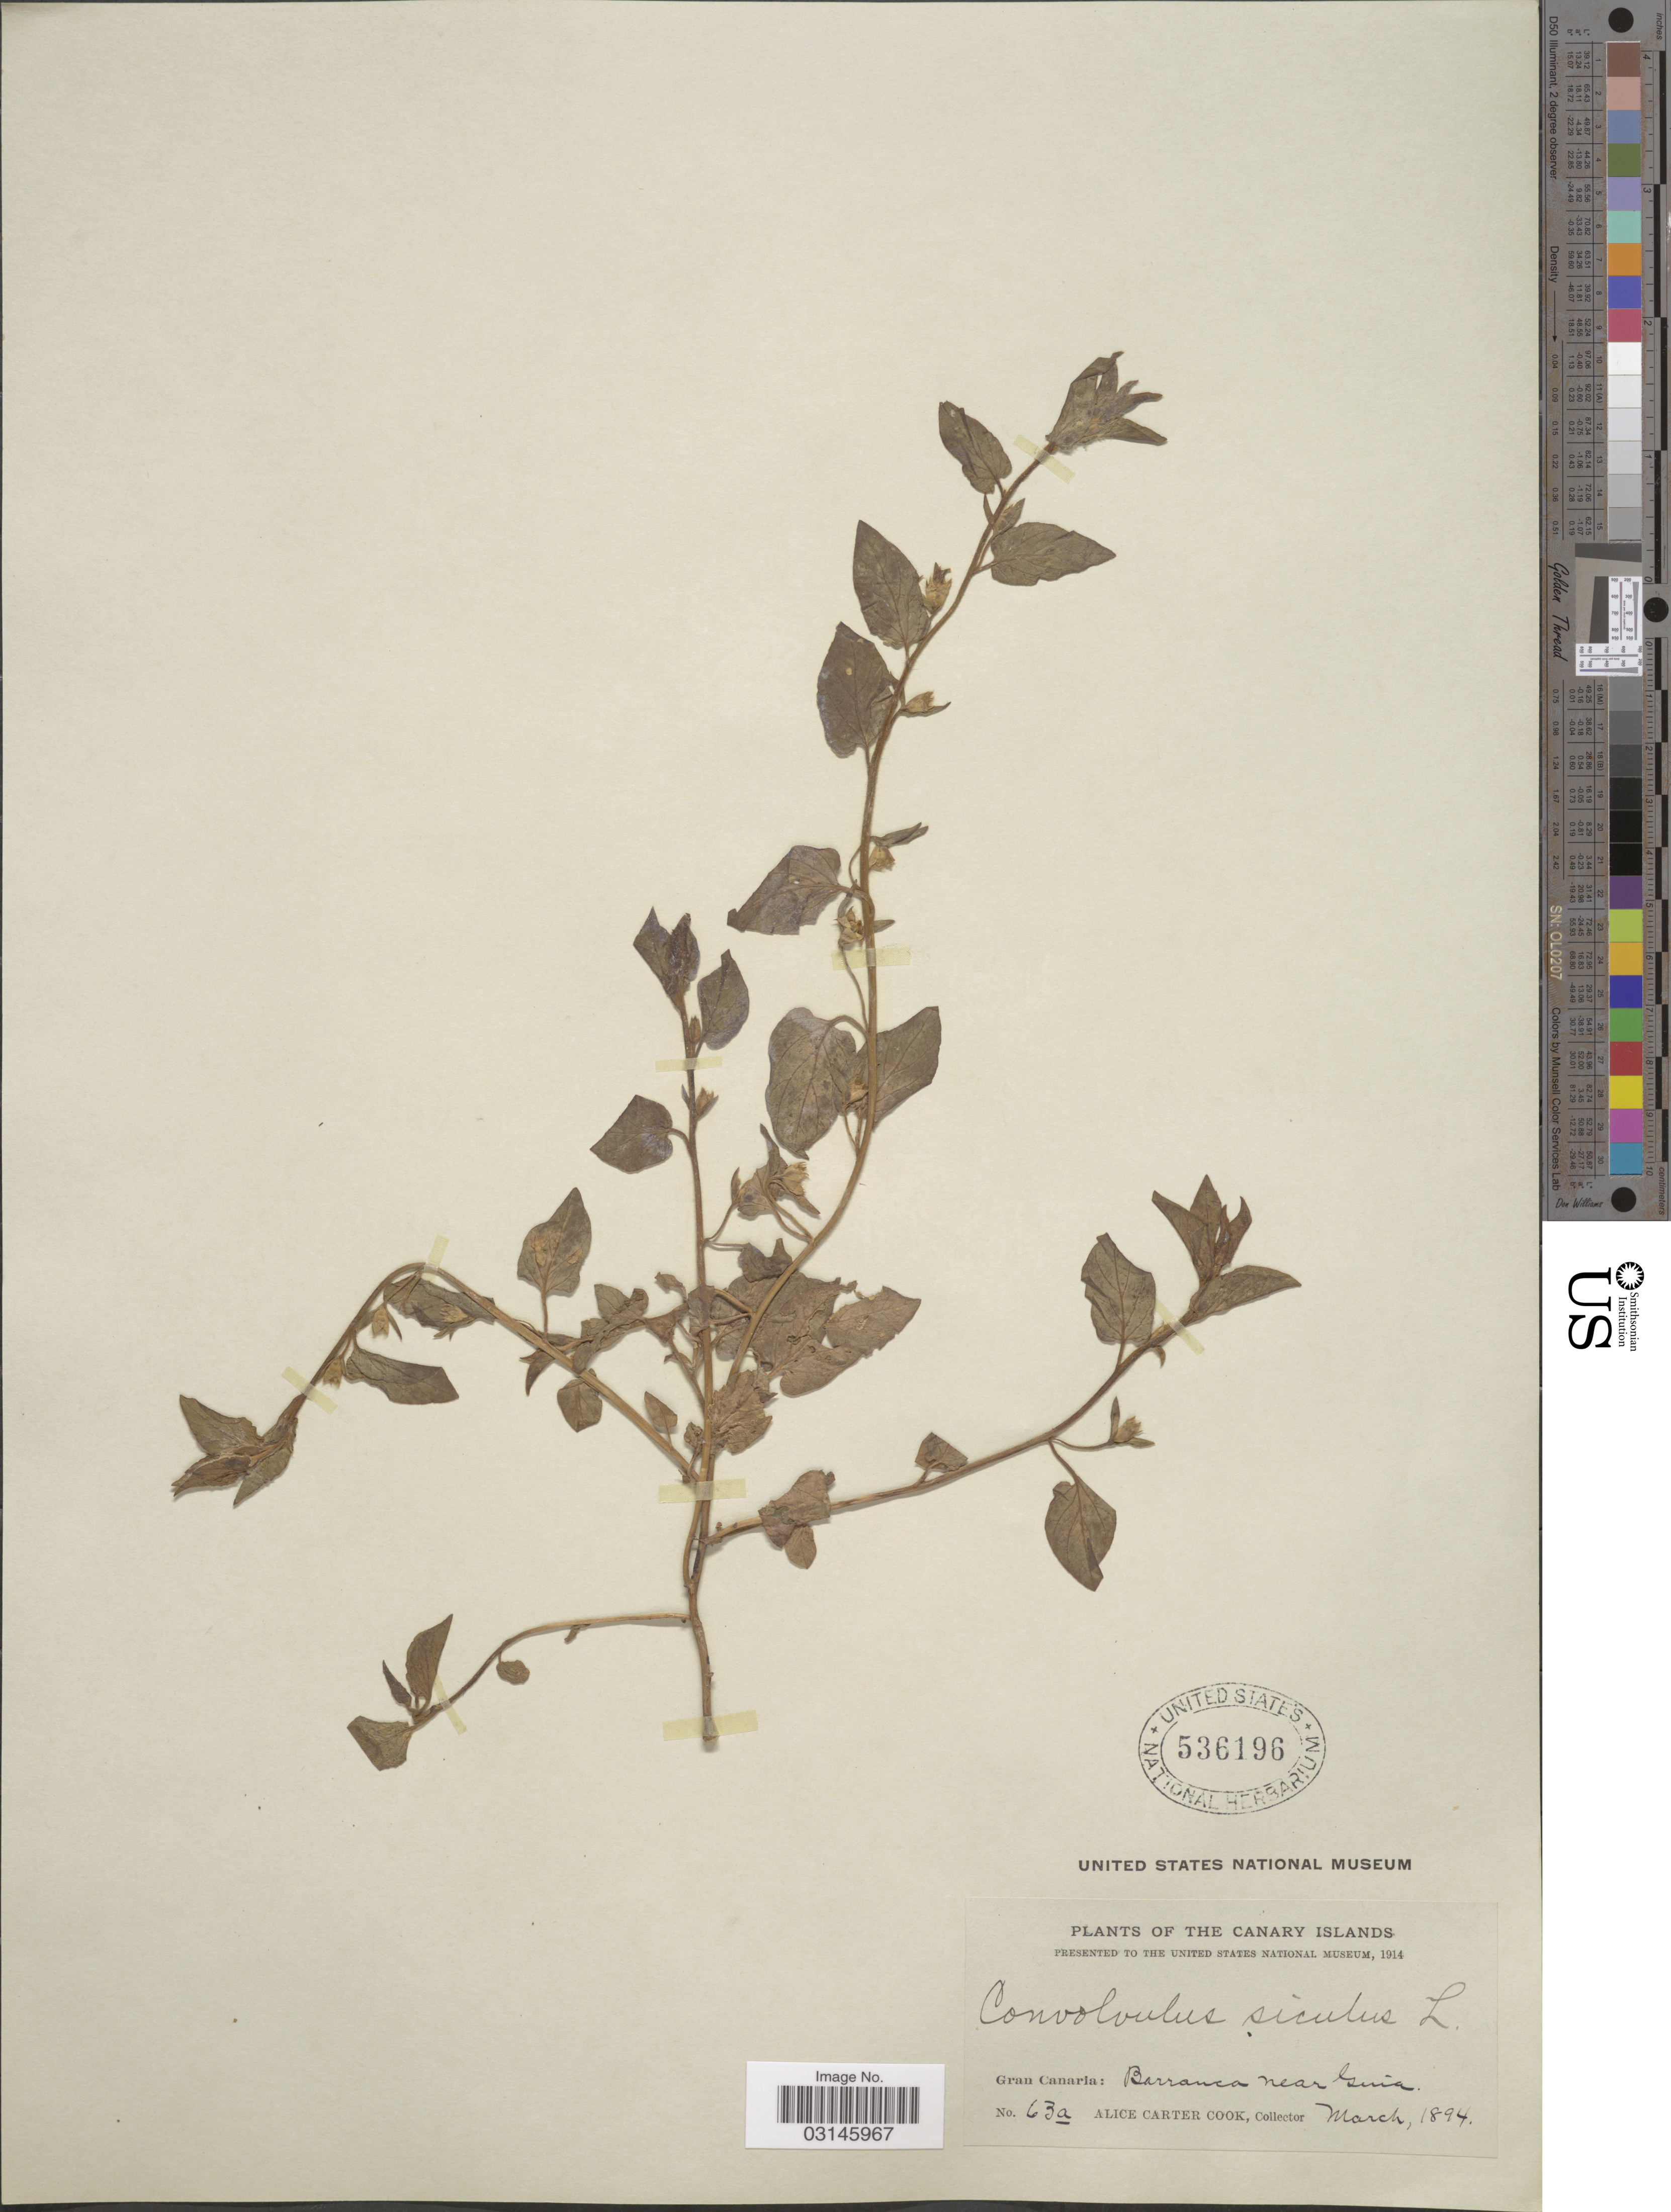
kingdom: Plantae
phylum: Tracheophyta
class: Magnoliopsida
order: Solanales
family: Convolvulaceae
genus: Convolvulus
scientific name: Convolvulus siculus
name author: L.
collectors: Alice C. Cook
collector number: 63a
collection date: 1894-03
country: Spain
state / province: Canarias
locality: Canary Islands. Gran Canaria: Barranca near Guia.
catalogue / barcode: US 536196